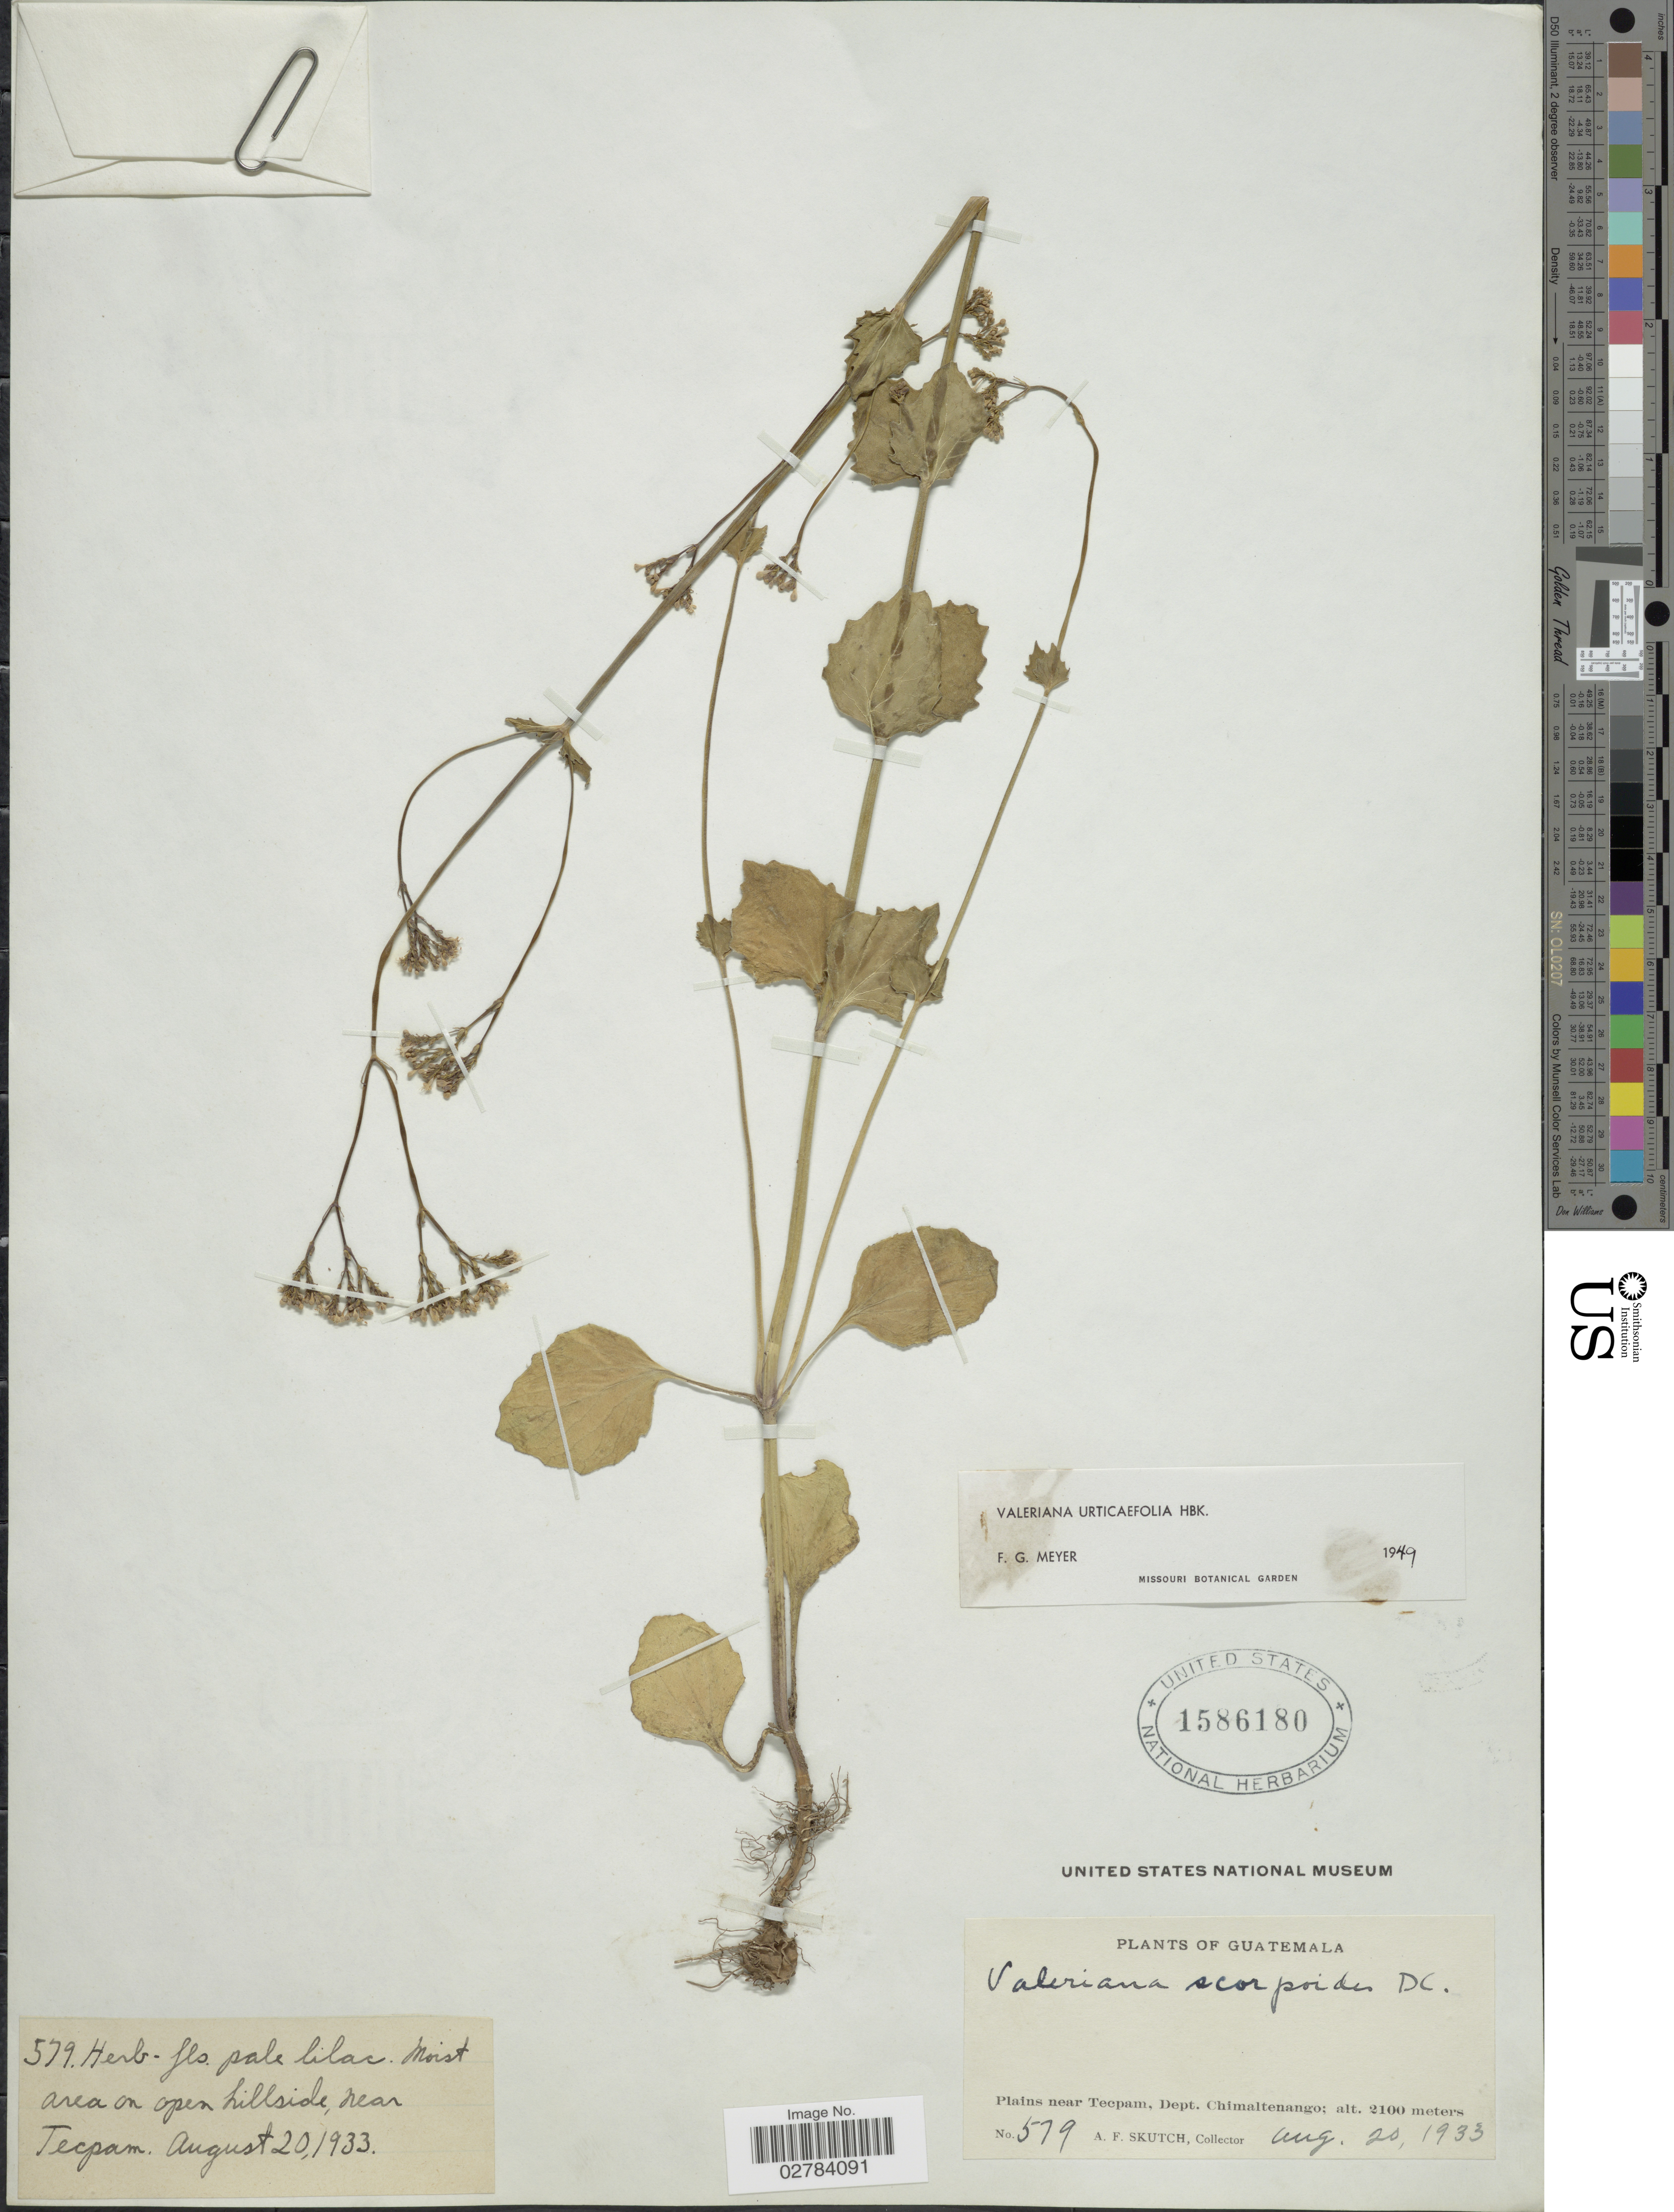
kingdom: Plantae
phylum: Tracheophyta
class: Magnoliopsida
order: Dipsacales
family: Caprifoliaceae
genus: Valeriana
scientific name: Valeriana urticaefolia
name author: Kunth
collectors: A. F. Skutch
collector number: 579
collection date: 1933-08-20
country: Guatemala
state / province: Chimaltenango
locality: Moist area on open hillside, near Tecpam, Plains near Tecpam, Dept. Chimaltenango.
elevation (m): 2100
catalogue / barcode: US 1586180